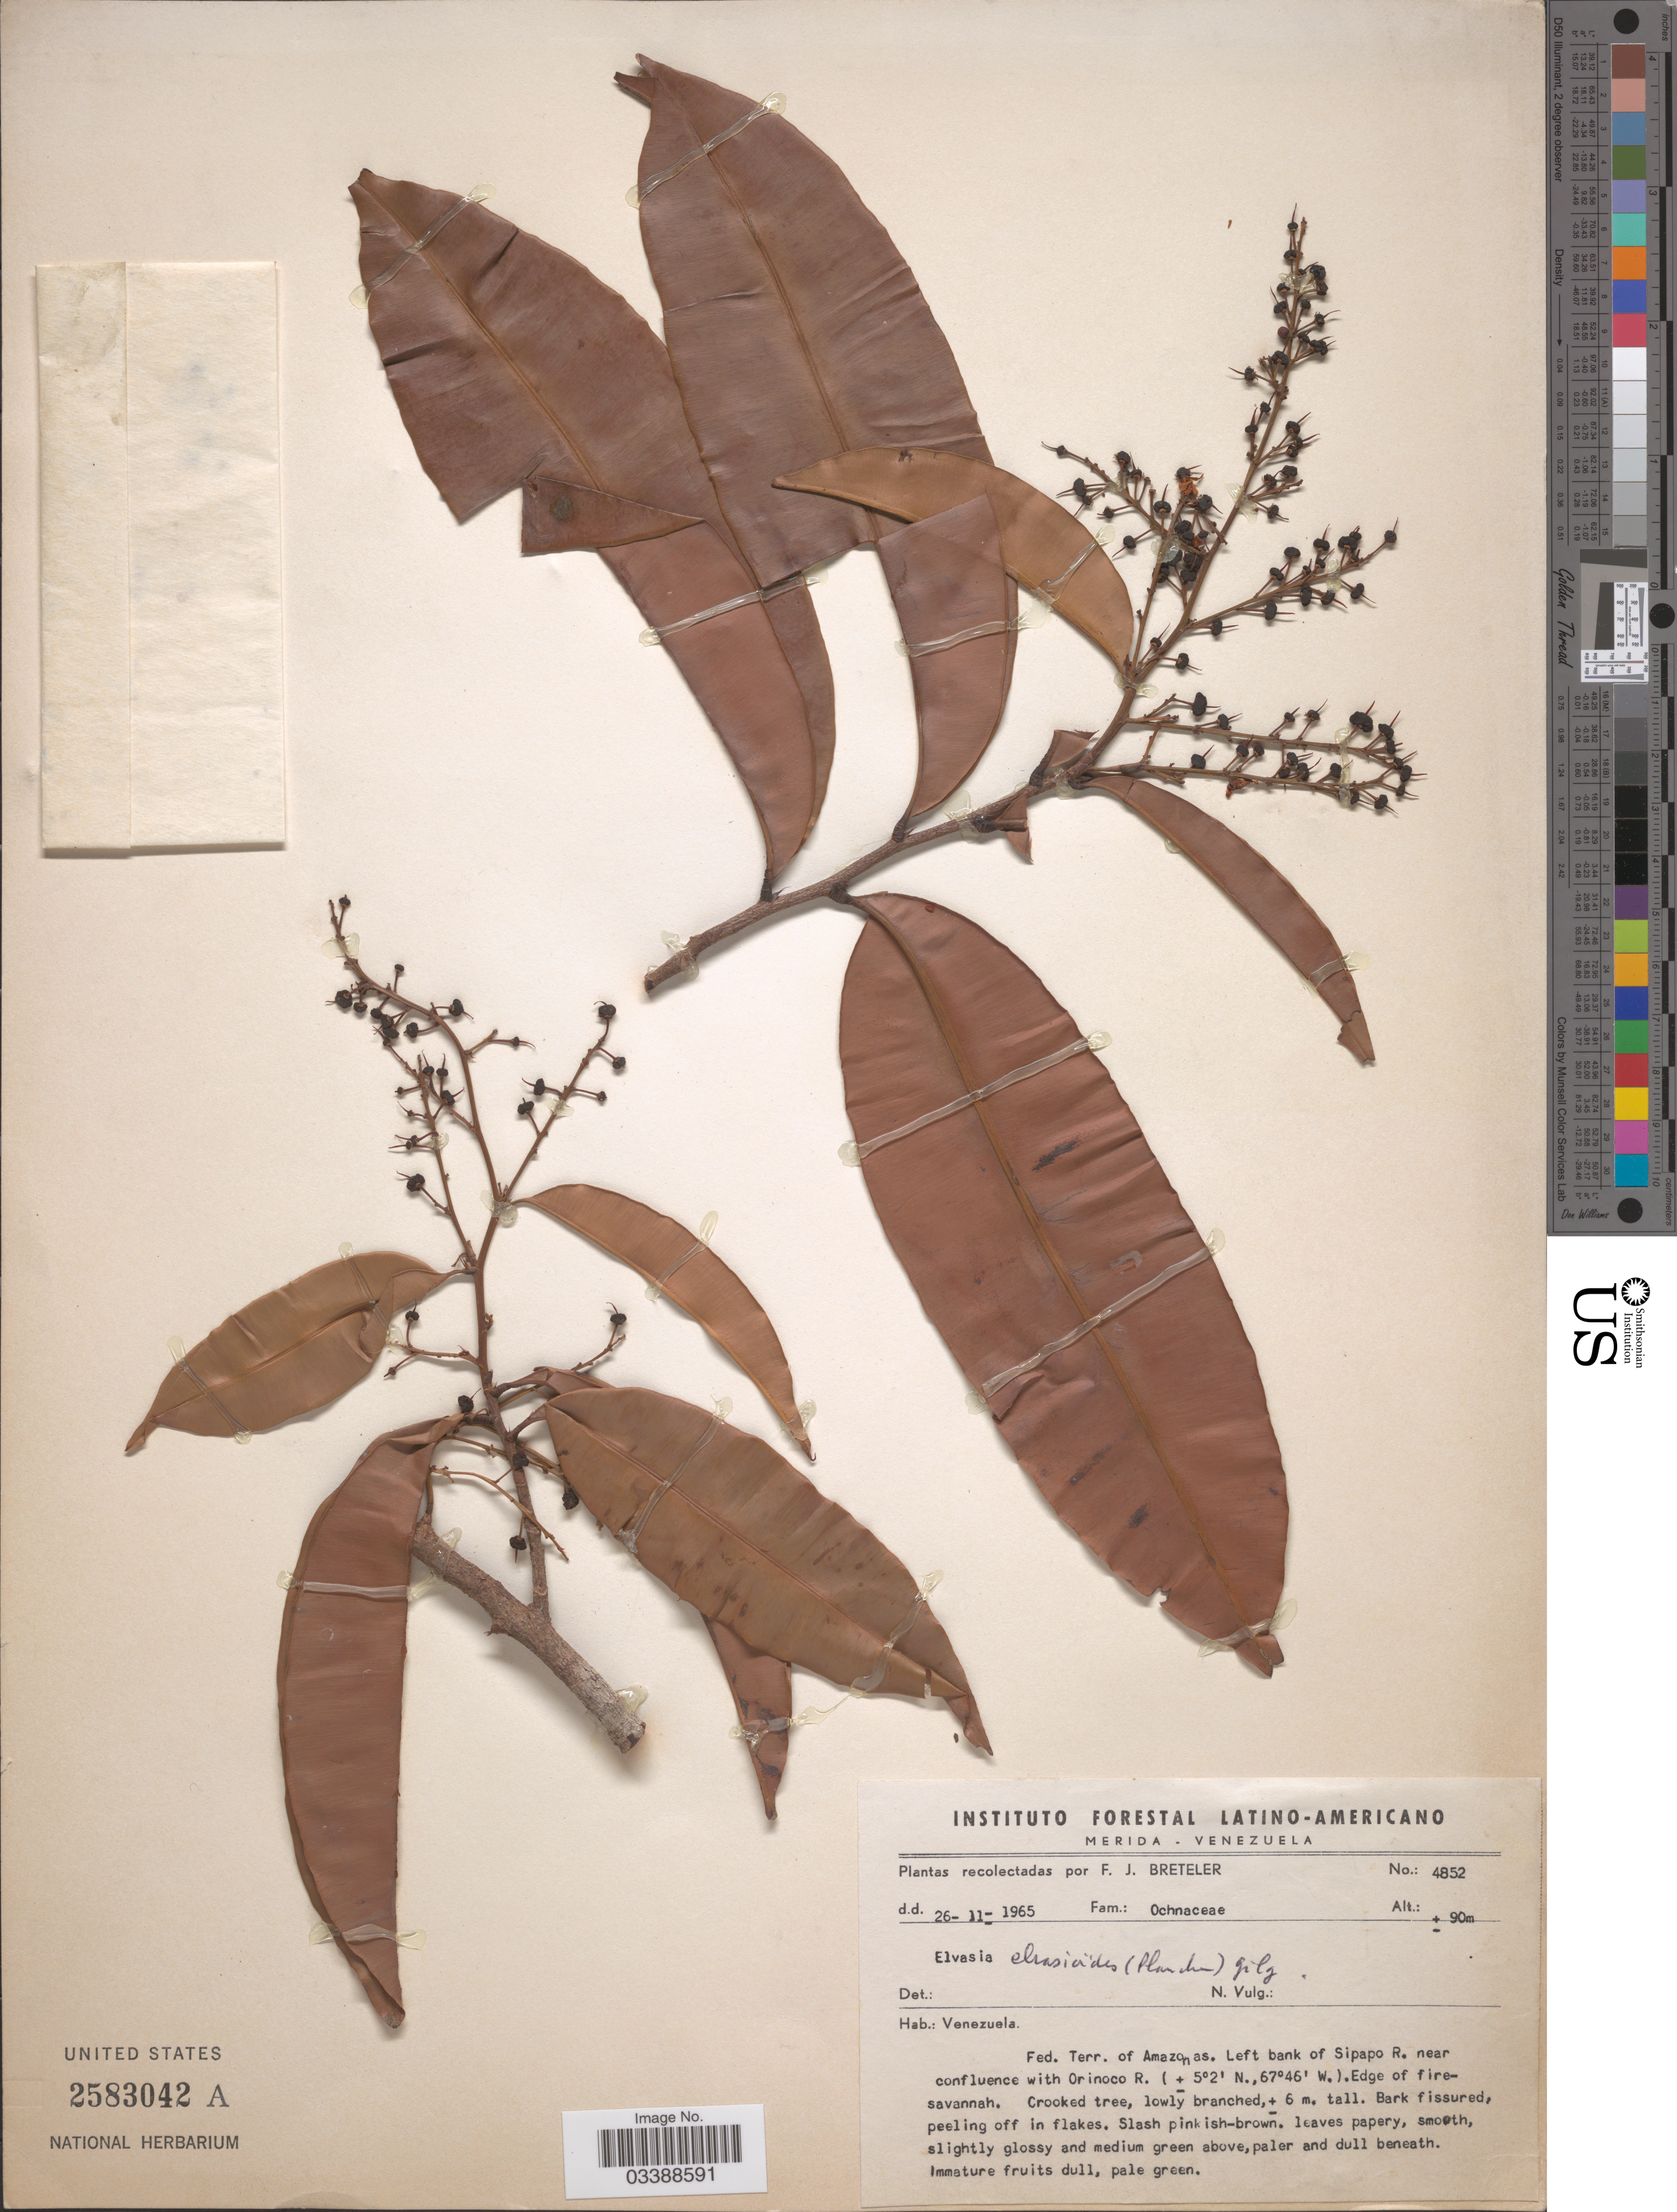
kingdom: Plantae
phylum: Tracheophyta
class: Magnoliopsida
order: Malpighiales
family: Ochnaceae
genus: Elvasia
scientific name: Elvasia elvasioides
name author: Gilg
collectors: F. J. Breteler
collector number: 4852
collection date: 1965-11-26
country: Venezuela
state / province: Amazonas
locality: Fed. Terr. of Amazonas. Left bank of Sipapo R. near confluence with Orinoco R.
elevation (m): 90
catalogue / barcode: US 2583042A